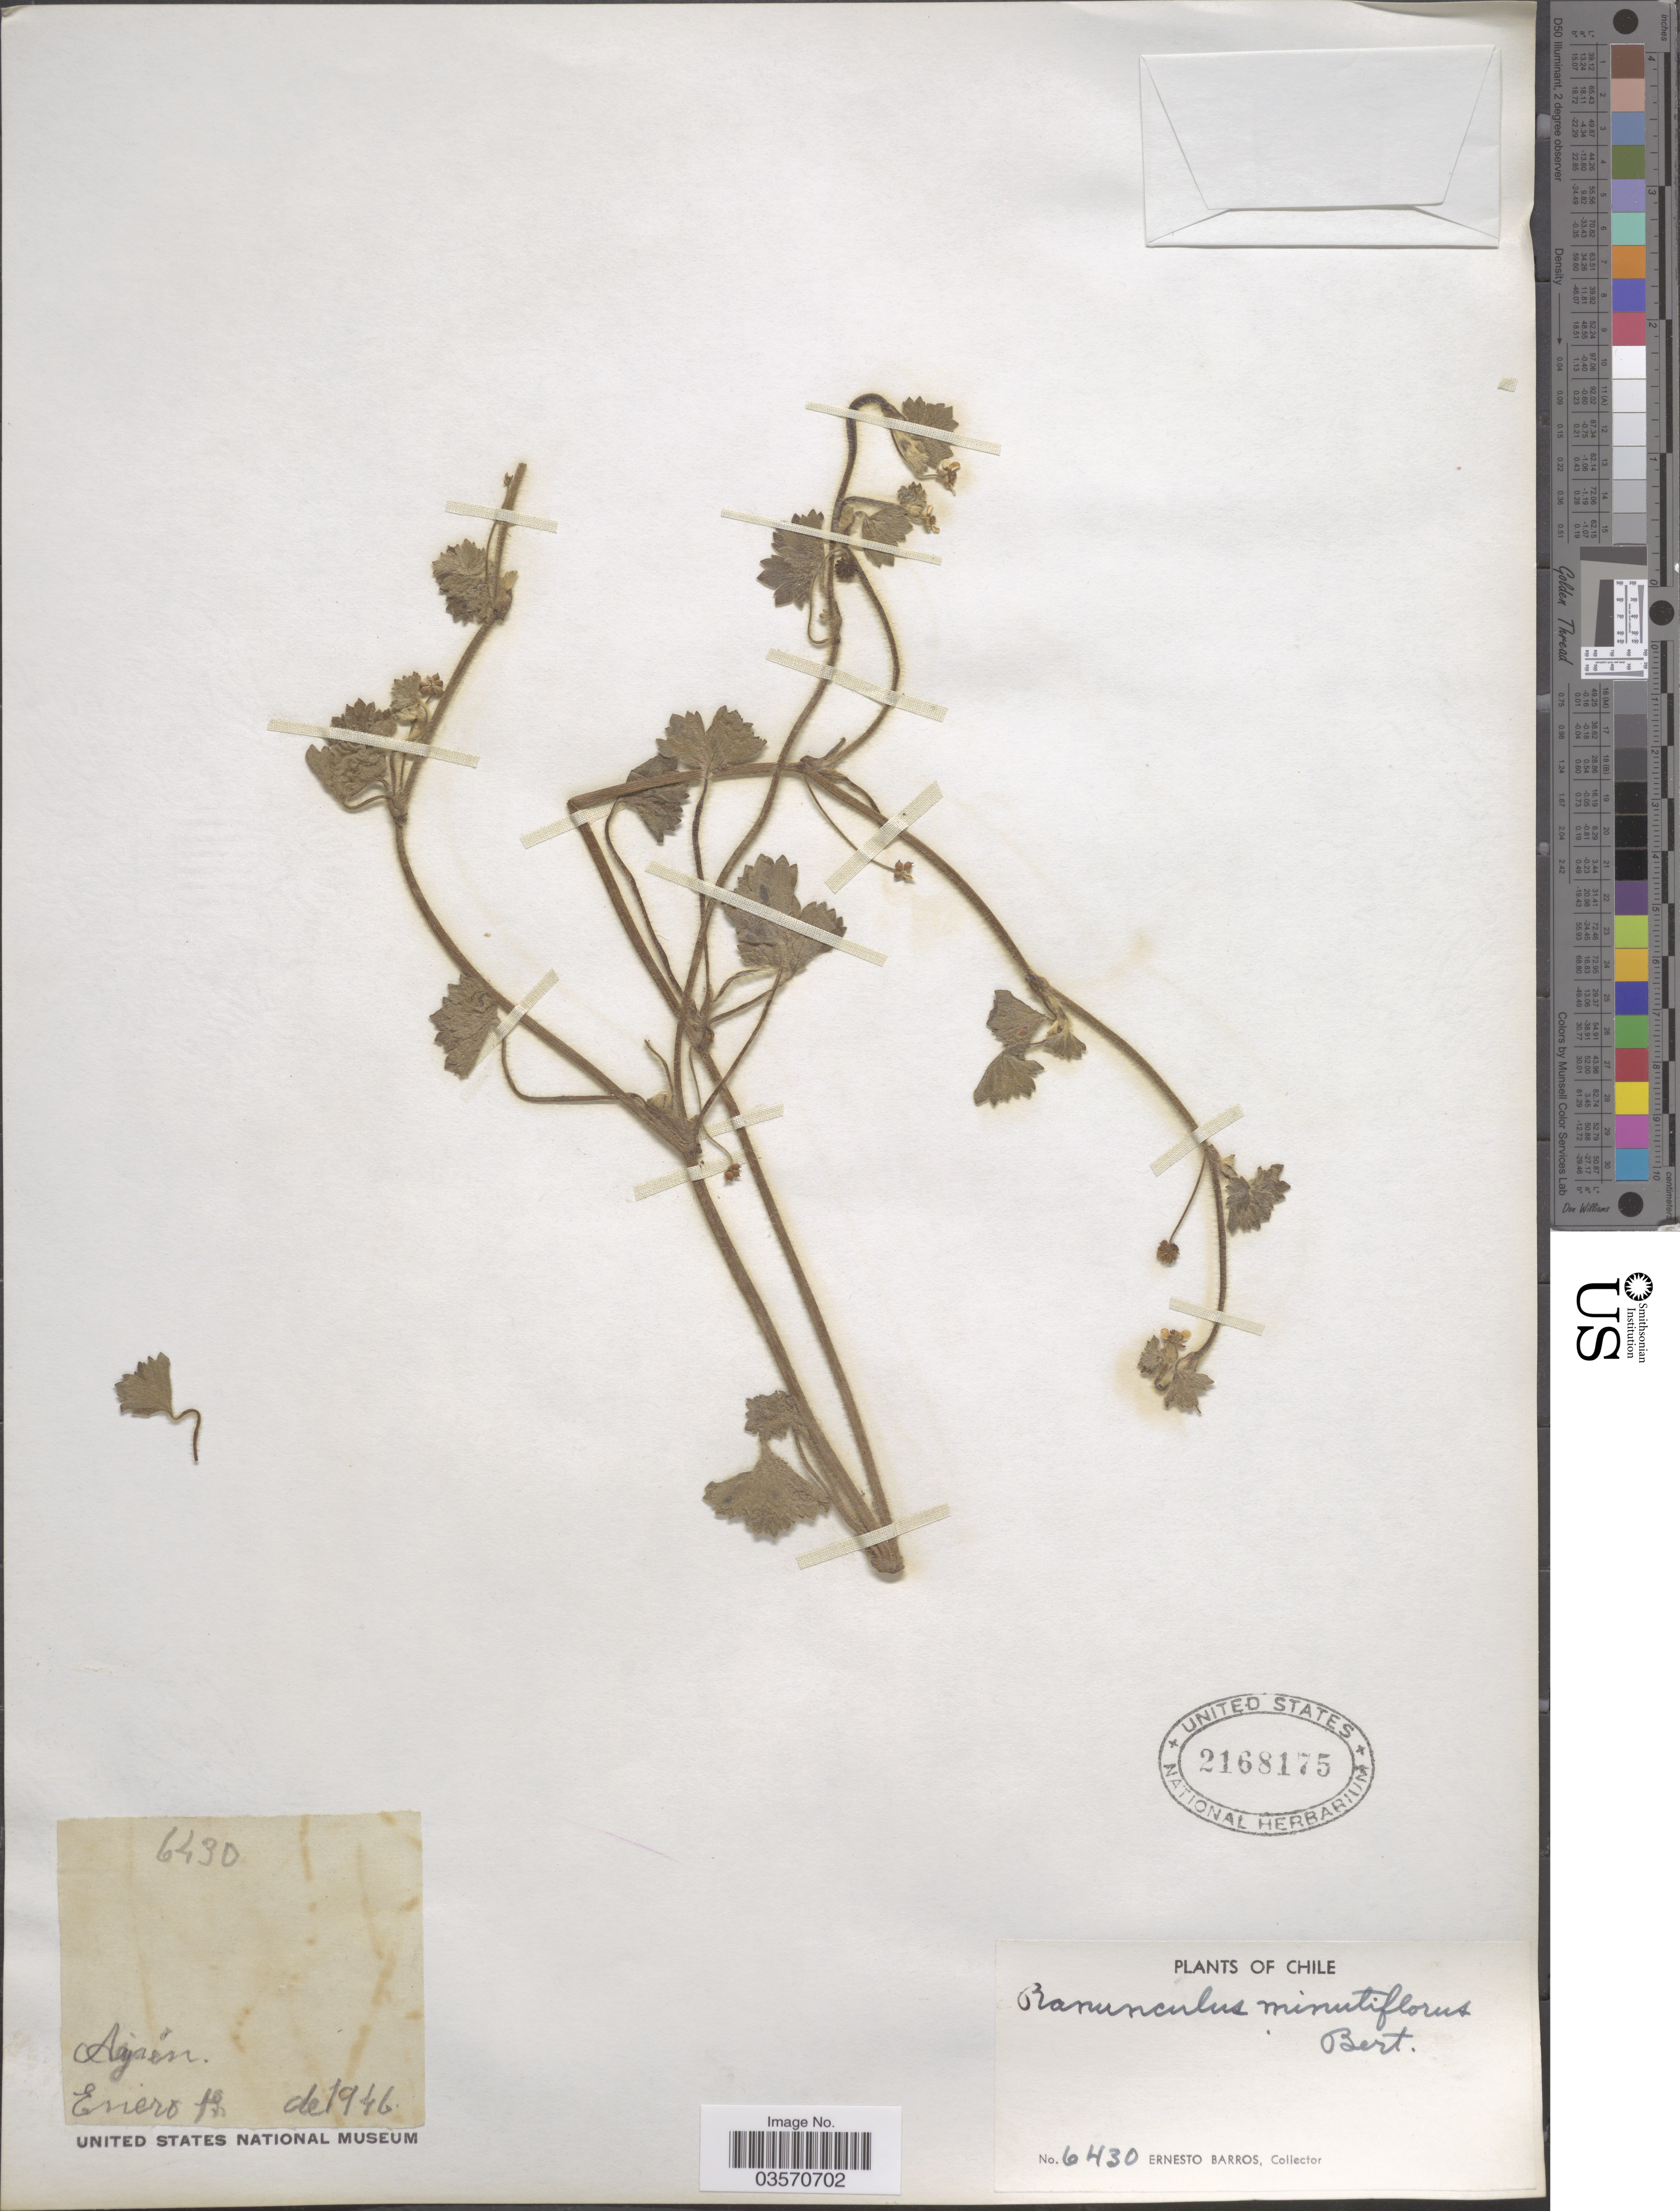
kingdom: Plantae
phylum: Tracheophyta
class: Magnoliopsida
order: Ranunculales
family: Ranunculaceae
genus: Ranunculus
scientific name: Ranunculus minutiflorus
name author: Bertero ex Phil.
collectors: E. Barros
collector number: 6430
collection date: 1946-01-01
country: Chile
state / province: Aisén (XI)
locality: Aisén.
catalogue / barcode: US 2168175